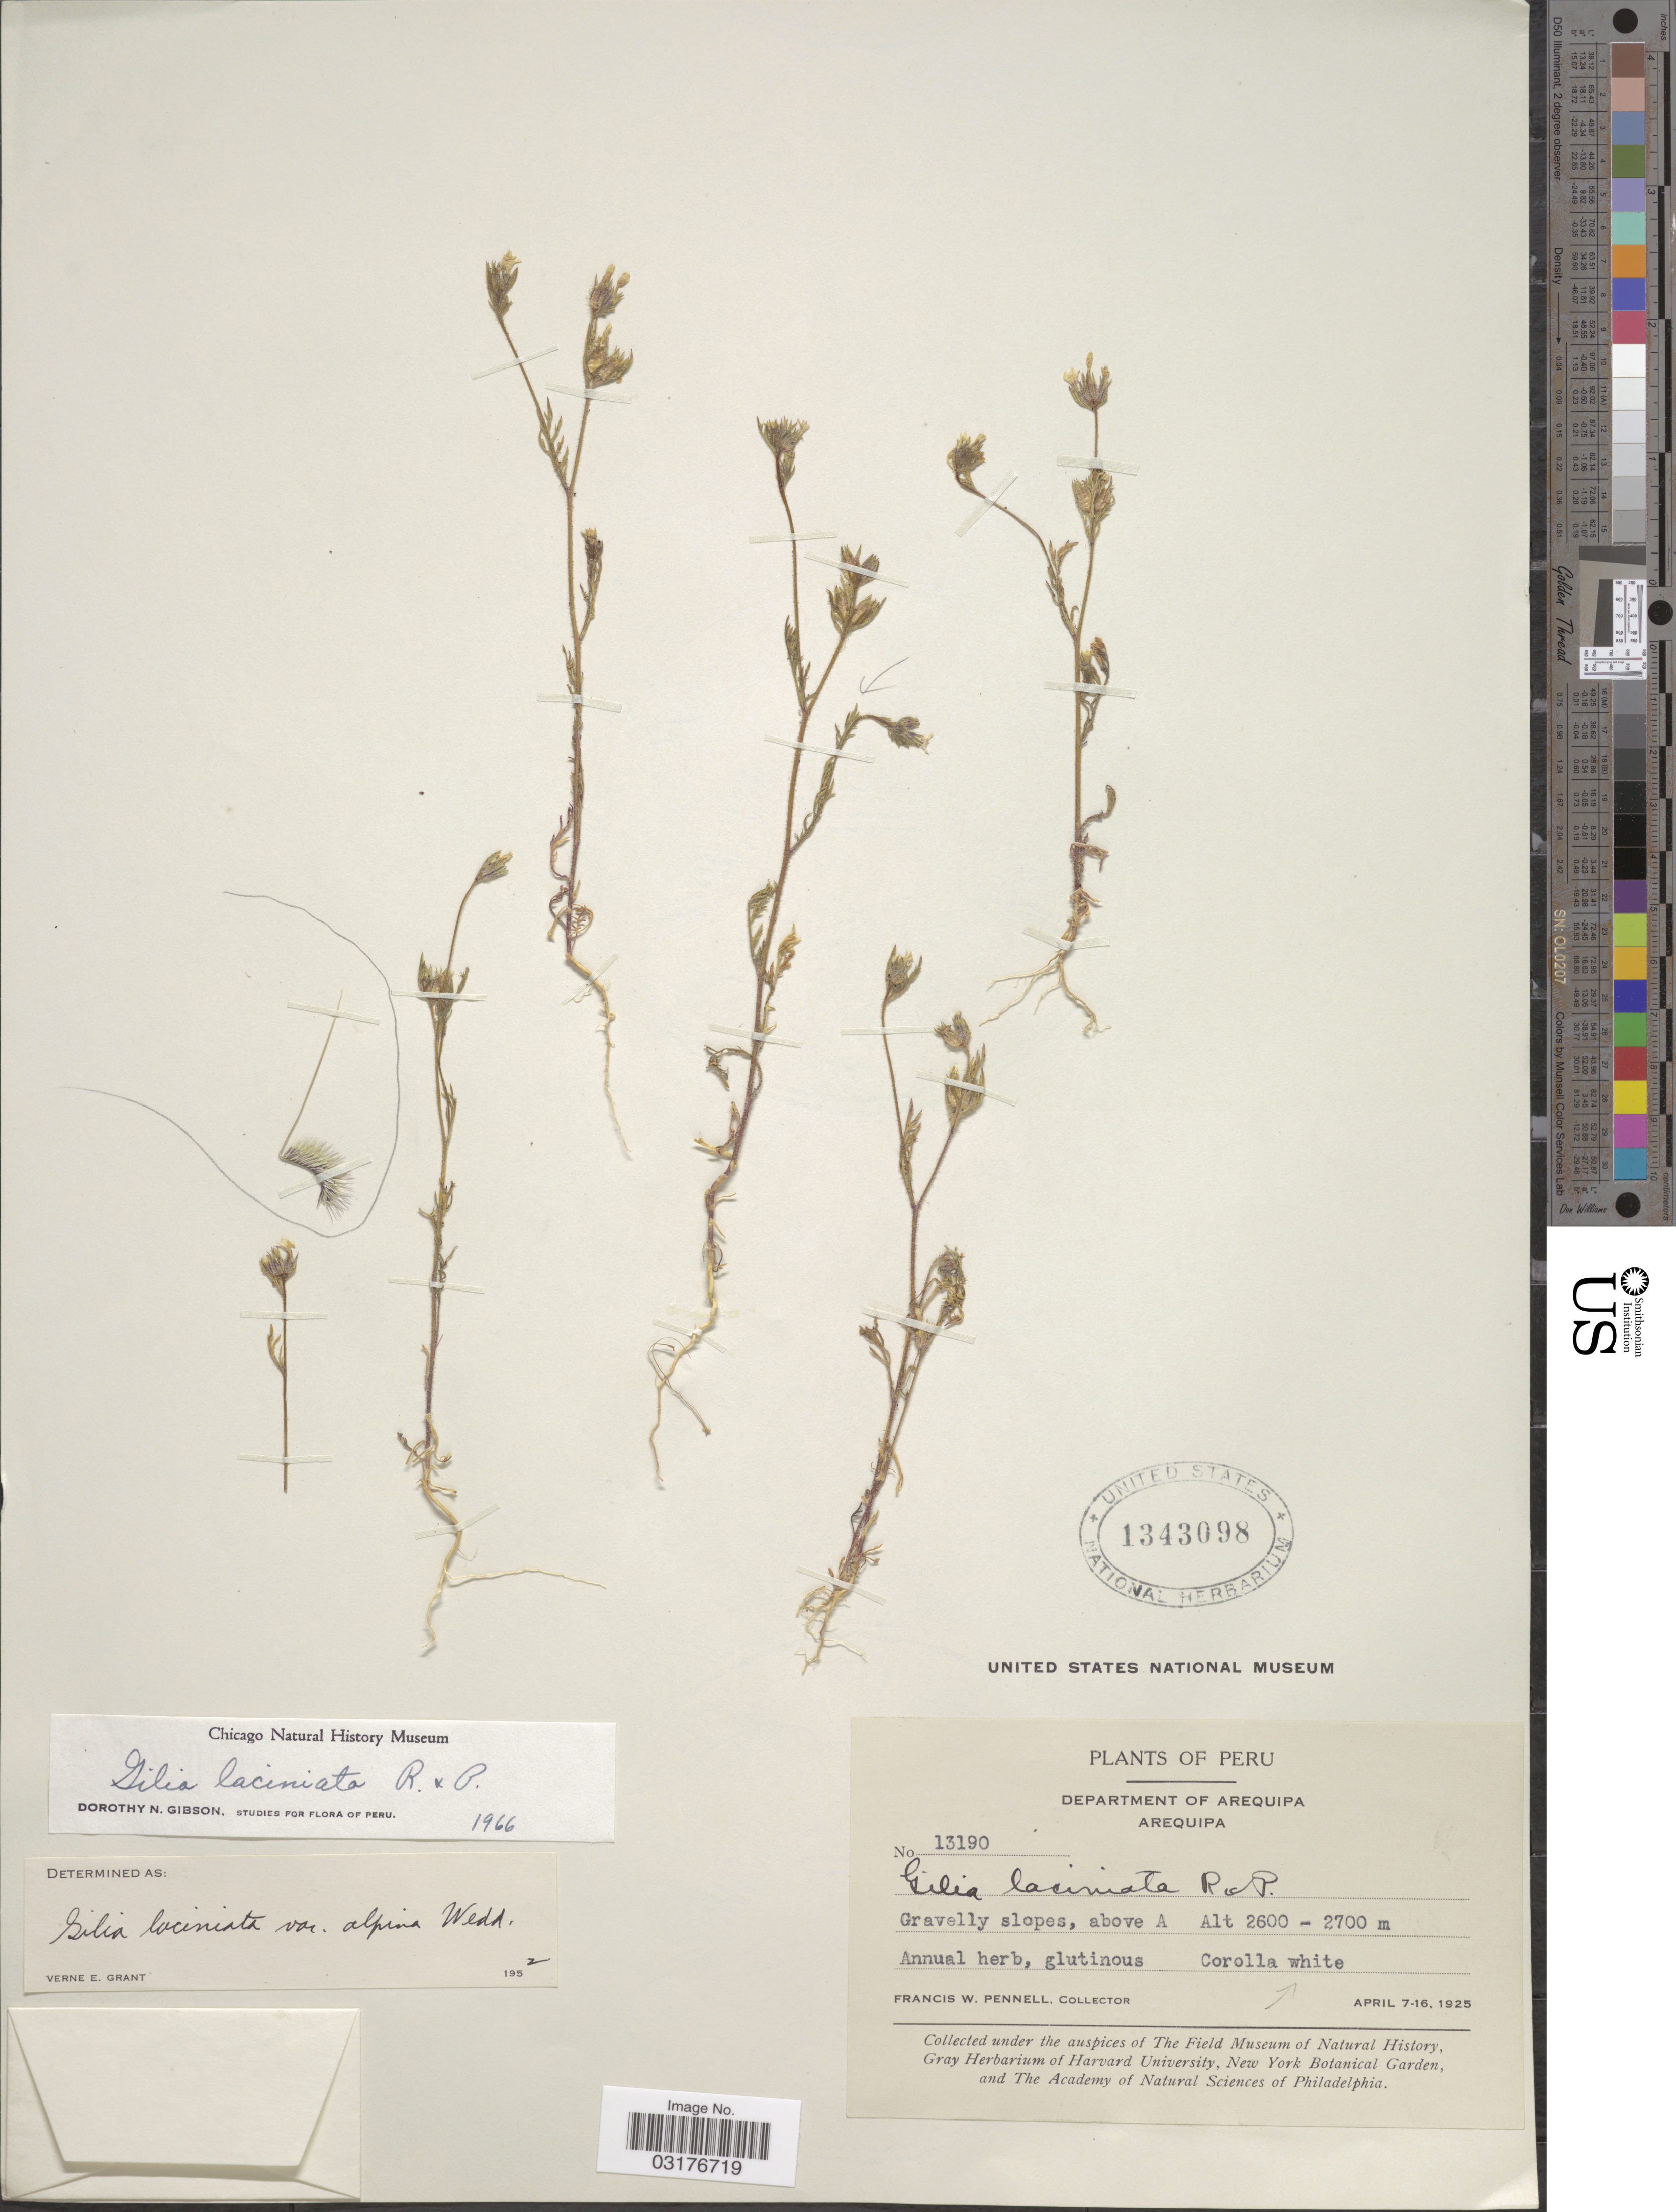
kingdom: Plantae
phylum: Tracheophyta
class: Magnoliopsida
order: Ericales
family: Polemoniaceae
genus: Gilia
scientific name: Gilia laciniata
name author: Ruiz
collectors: F. W. Pennell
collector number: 13190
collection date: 1925-04-07/1925-04-16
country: Peru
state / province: Arequipa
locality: Department of Arequipa. Arequipa. Above A.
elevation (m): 2600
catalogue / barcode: US 1343098